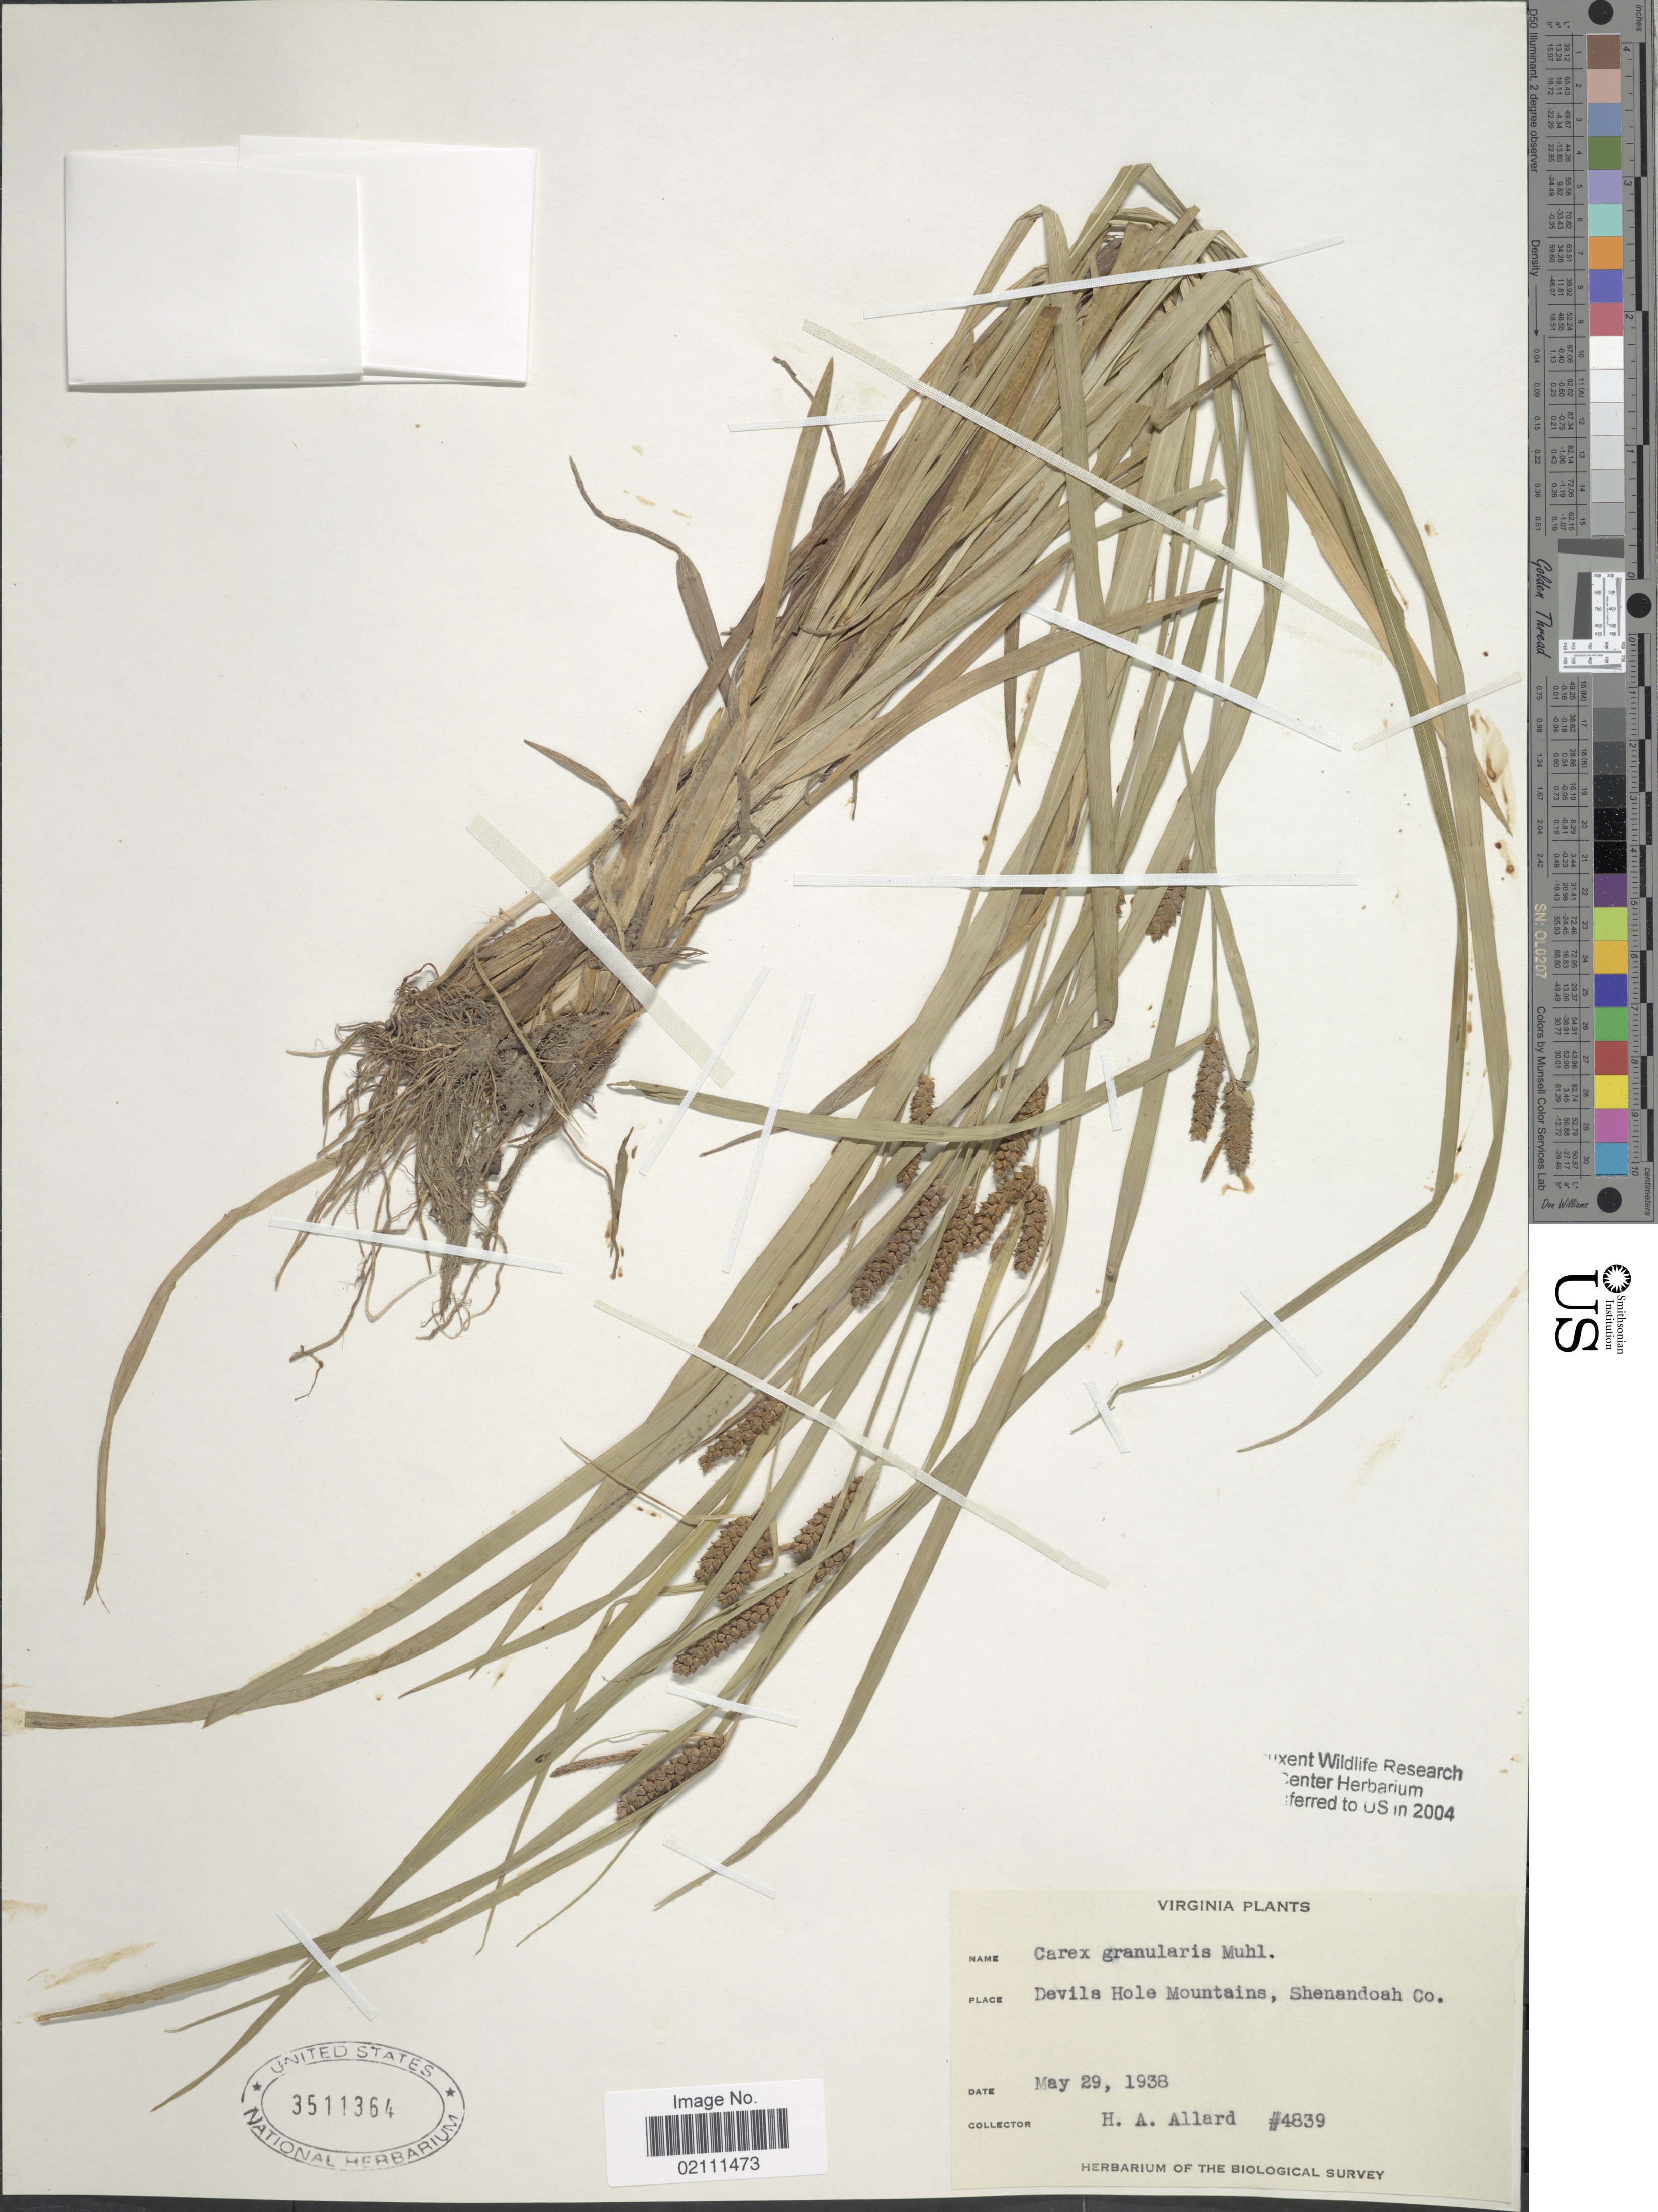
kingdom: Plantae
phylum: Tracheophyta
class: Liliopsida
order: Poales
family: Cyperaceae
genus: Carex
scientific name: Carex granularis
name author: Muhl. ex Willd.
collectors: H. A. Allard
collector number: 4839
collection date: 1938-05-29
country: United States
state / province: Virginia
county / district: Shenandoah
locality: Devils Hole Mountains, Shenandoah Co.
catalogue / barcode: US 3511364